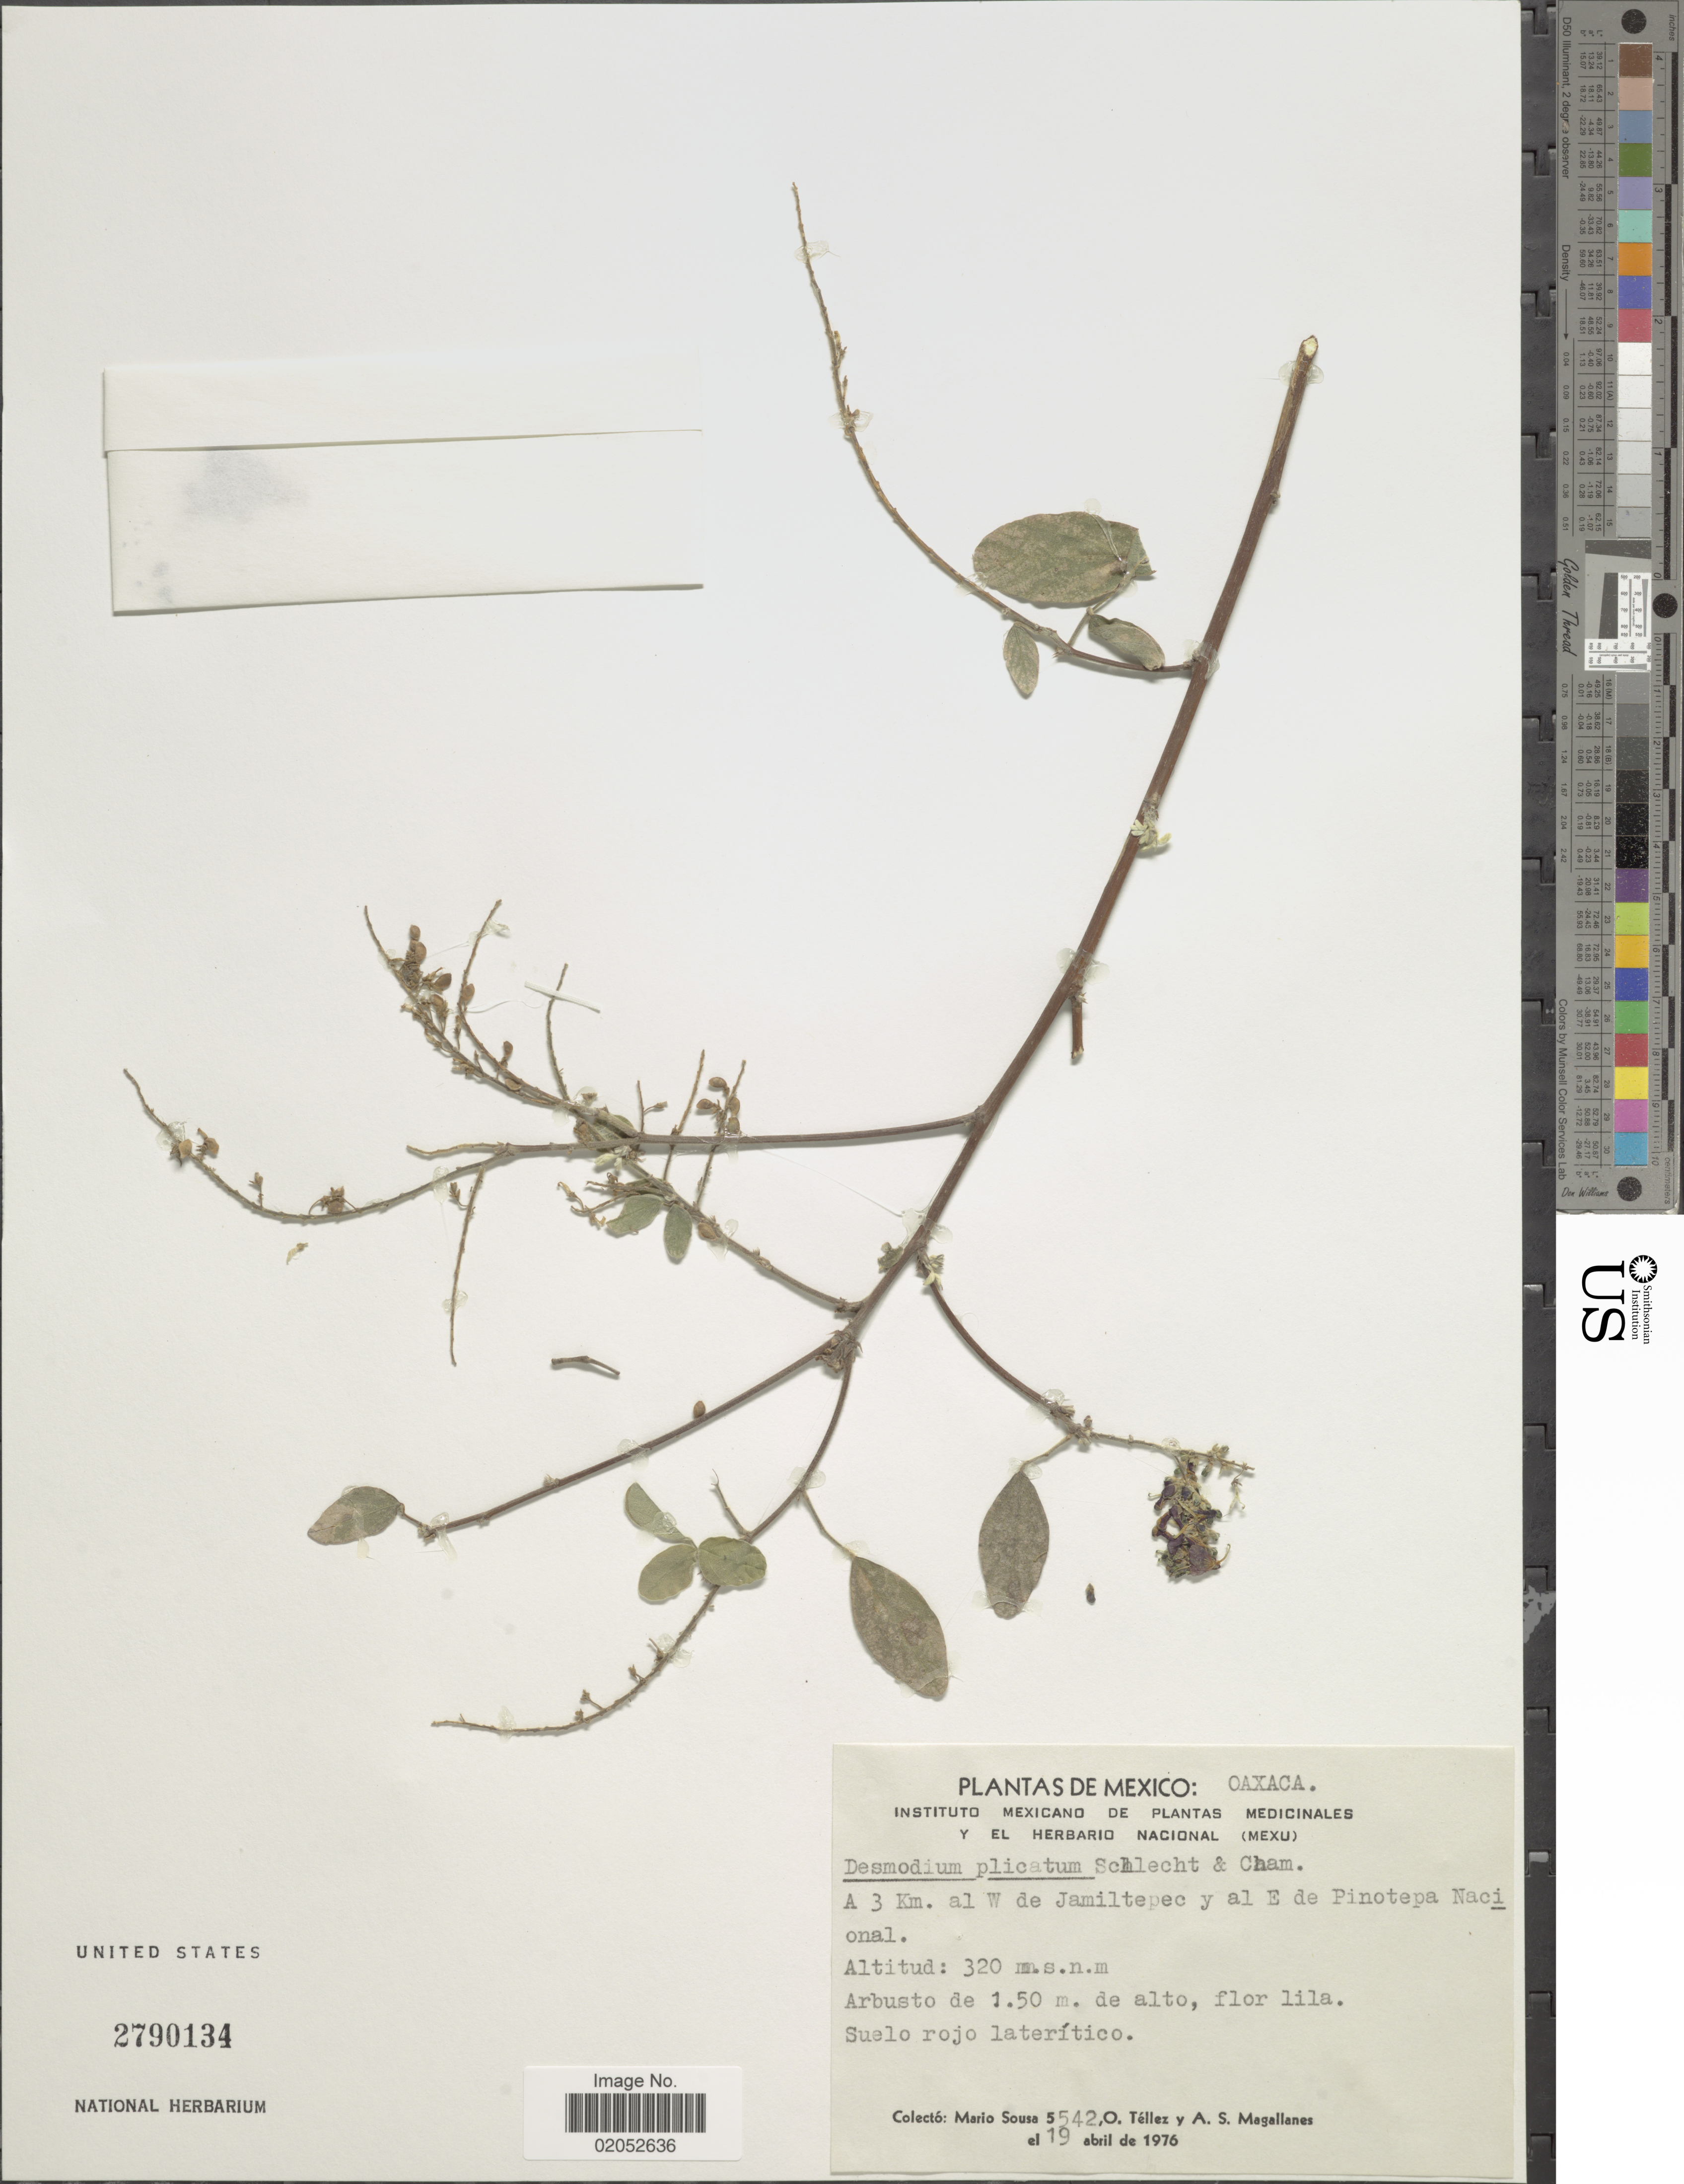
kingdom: Plantae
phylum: Tracheophyta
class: Magnoliopsida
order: Fabales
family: Fabaceae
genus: Desmodium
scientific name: Desmodium plicatum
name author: Schltdl. & Cham.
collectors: M. Sousa S., M. A. Martínez Alfaro, O. Tellez & A. Magallanes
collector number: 5542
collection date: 1976-04-19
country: Mexico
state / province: Oaxaca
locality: A 3 Km. al W de Jamiltepec y al E de Pinotepa Nacional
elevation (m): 320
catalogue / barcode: US 2790134